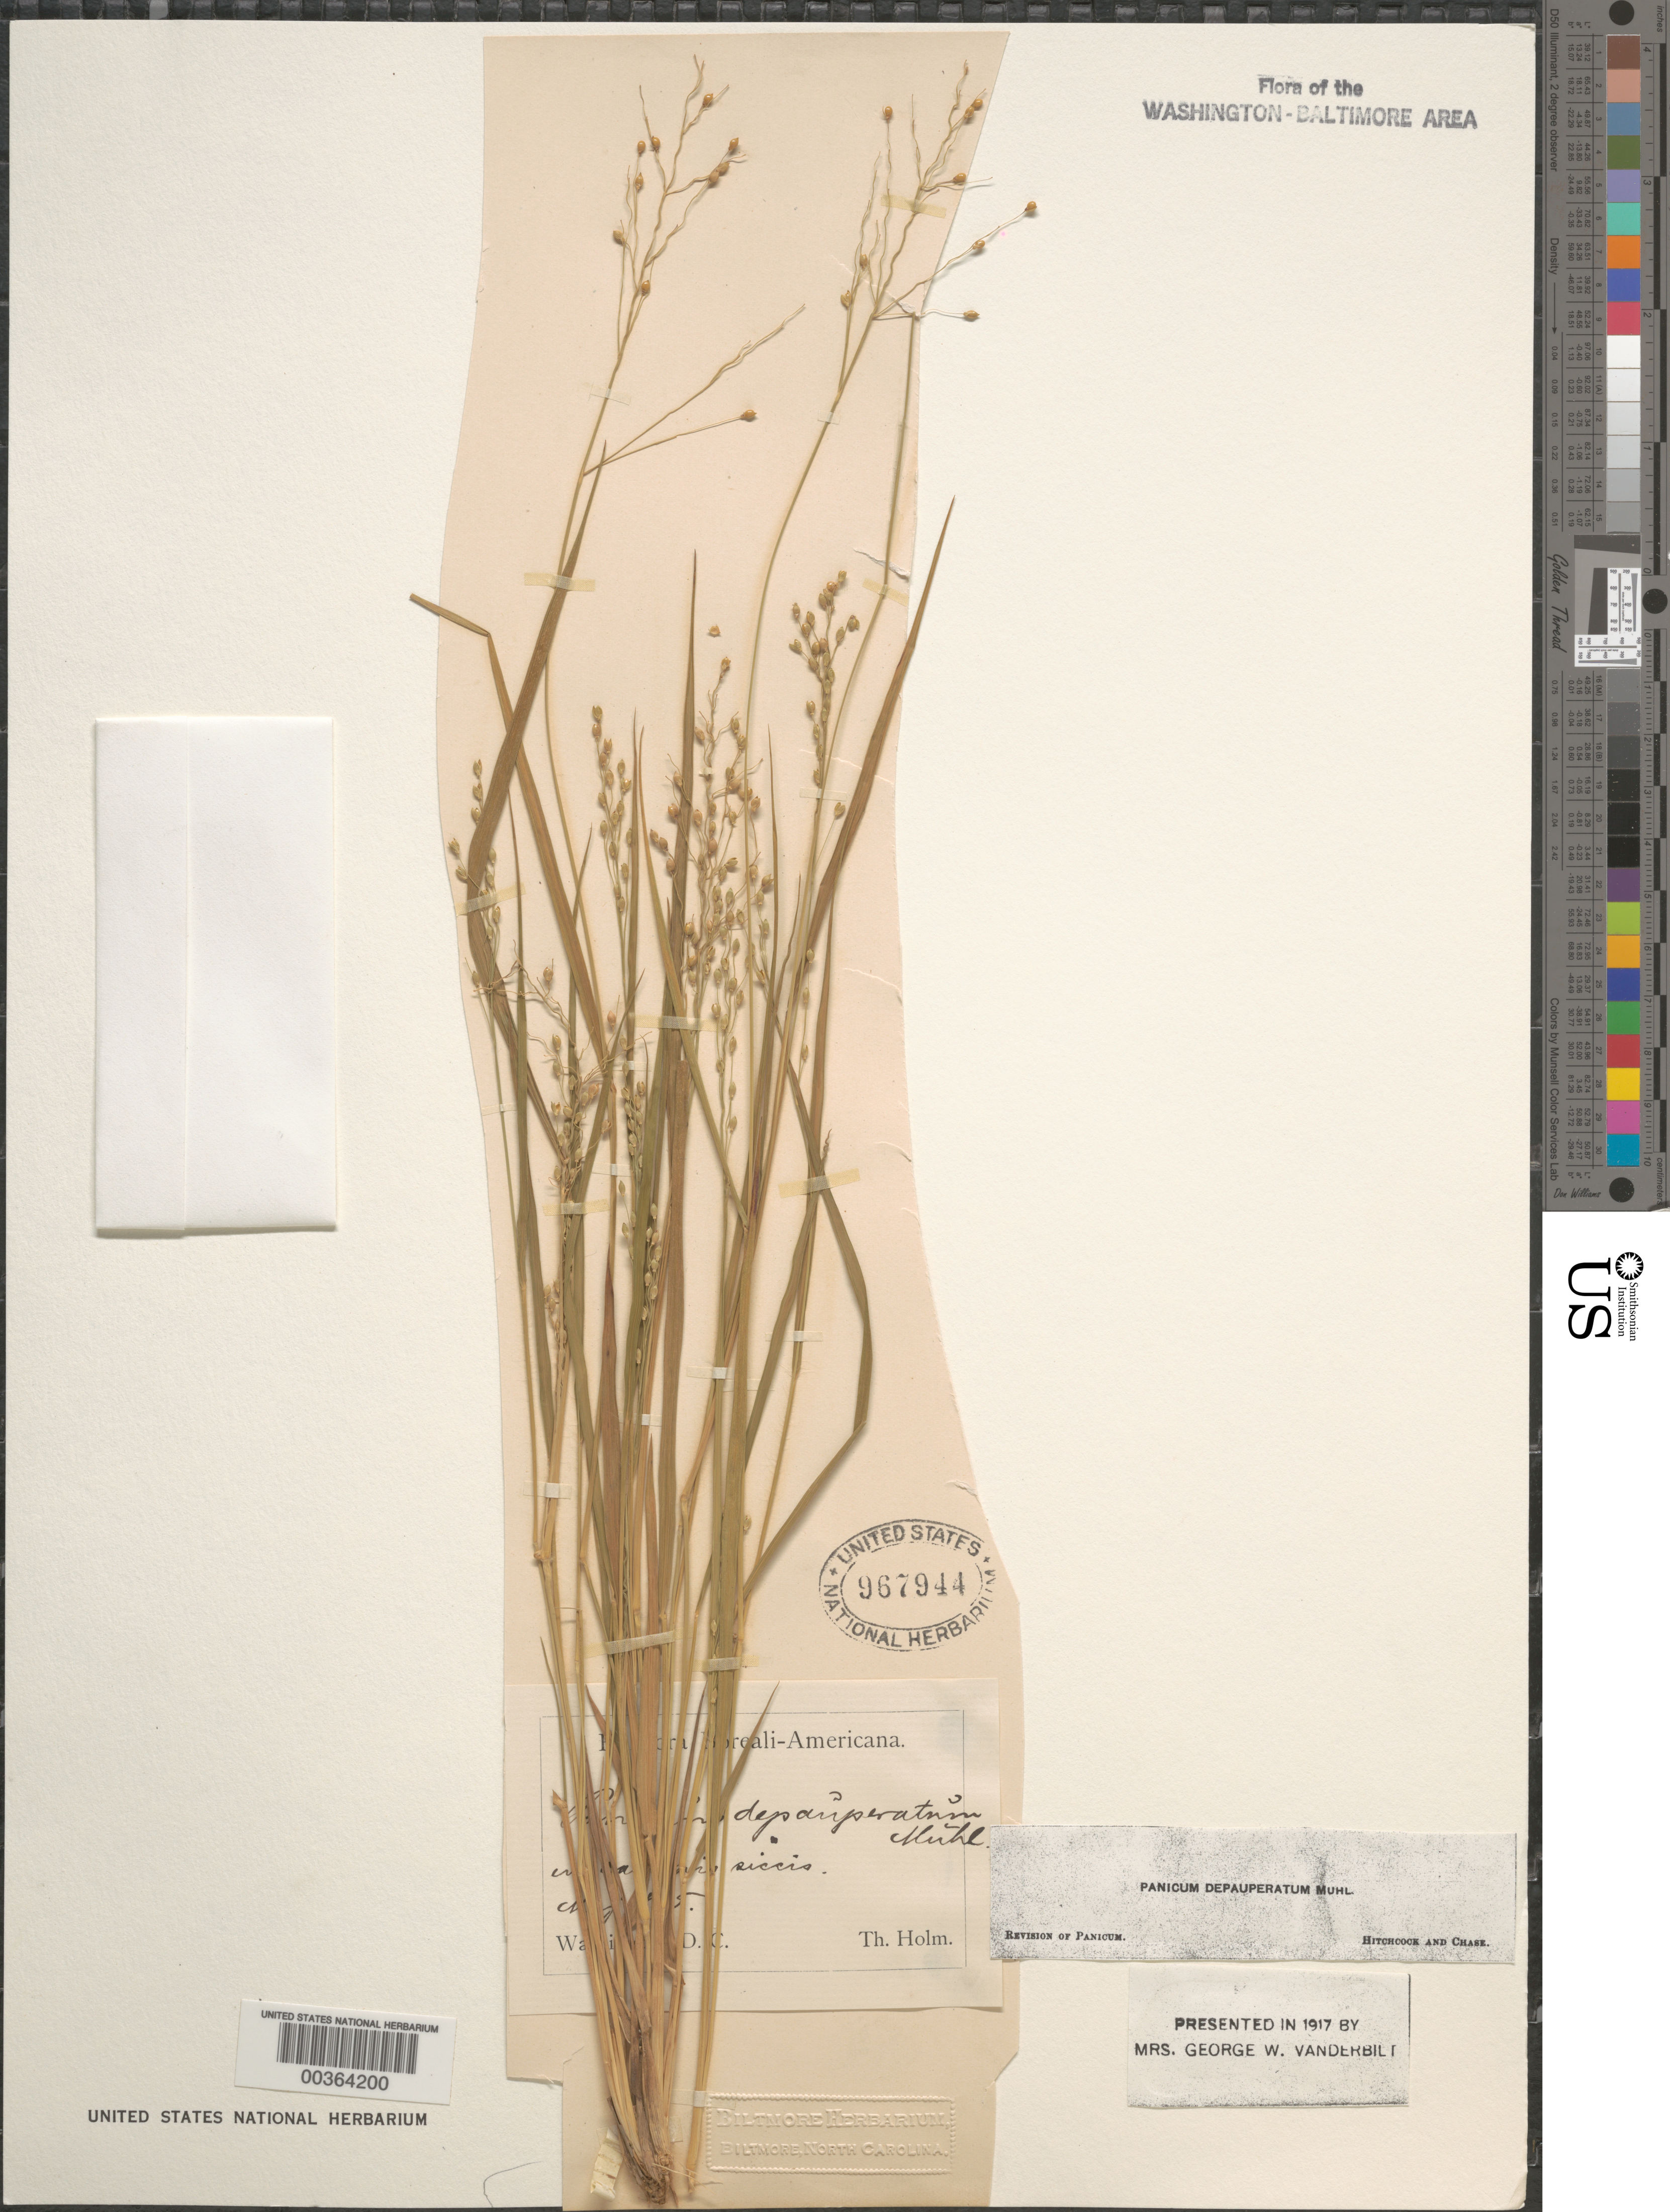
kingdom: Plantae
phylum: Tracheophyta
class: Liliopsida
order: Poales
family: Poaceae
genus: Dichanthelium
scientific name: Dichanthelium depauperatum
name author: (Muhl.) Gould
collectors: T. Holm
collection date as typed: May 1895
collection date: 1895-05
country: United States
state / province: District of Columbia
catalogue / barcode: US 967944